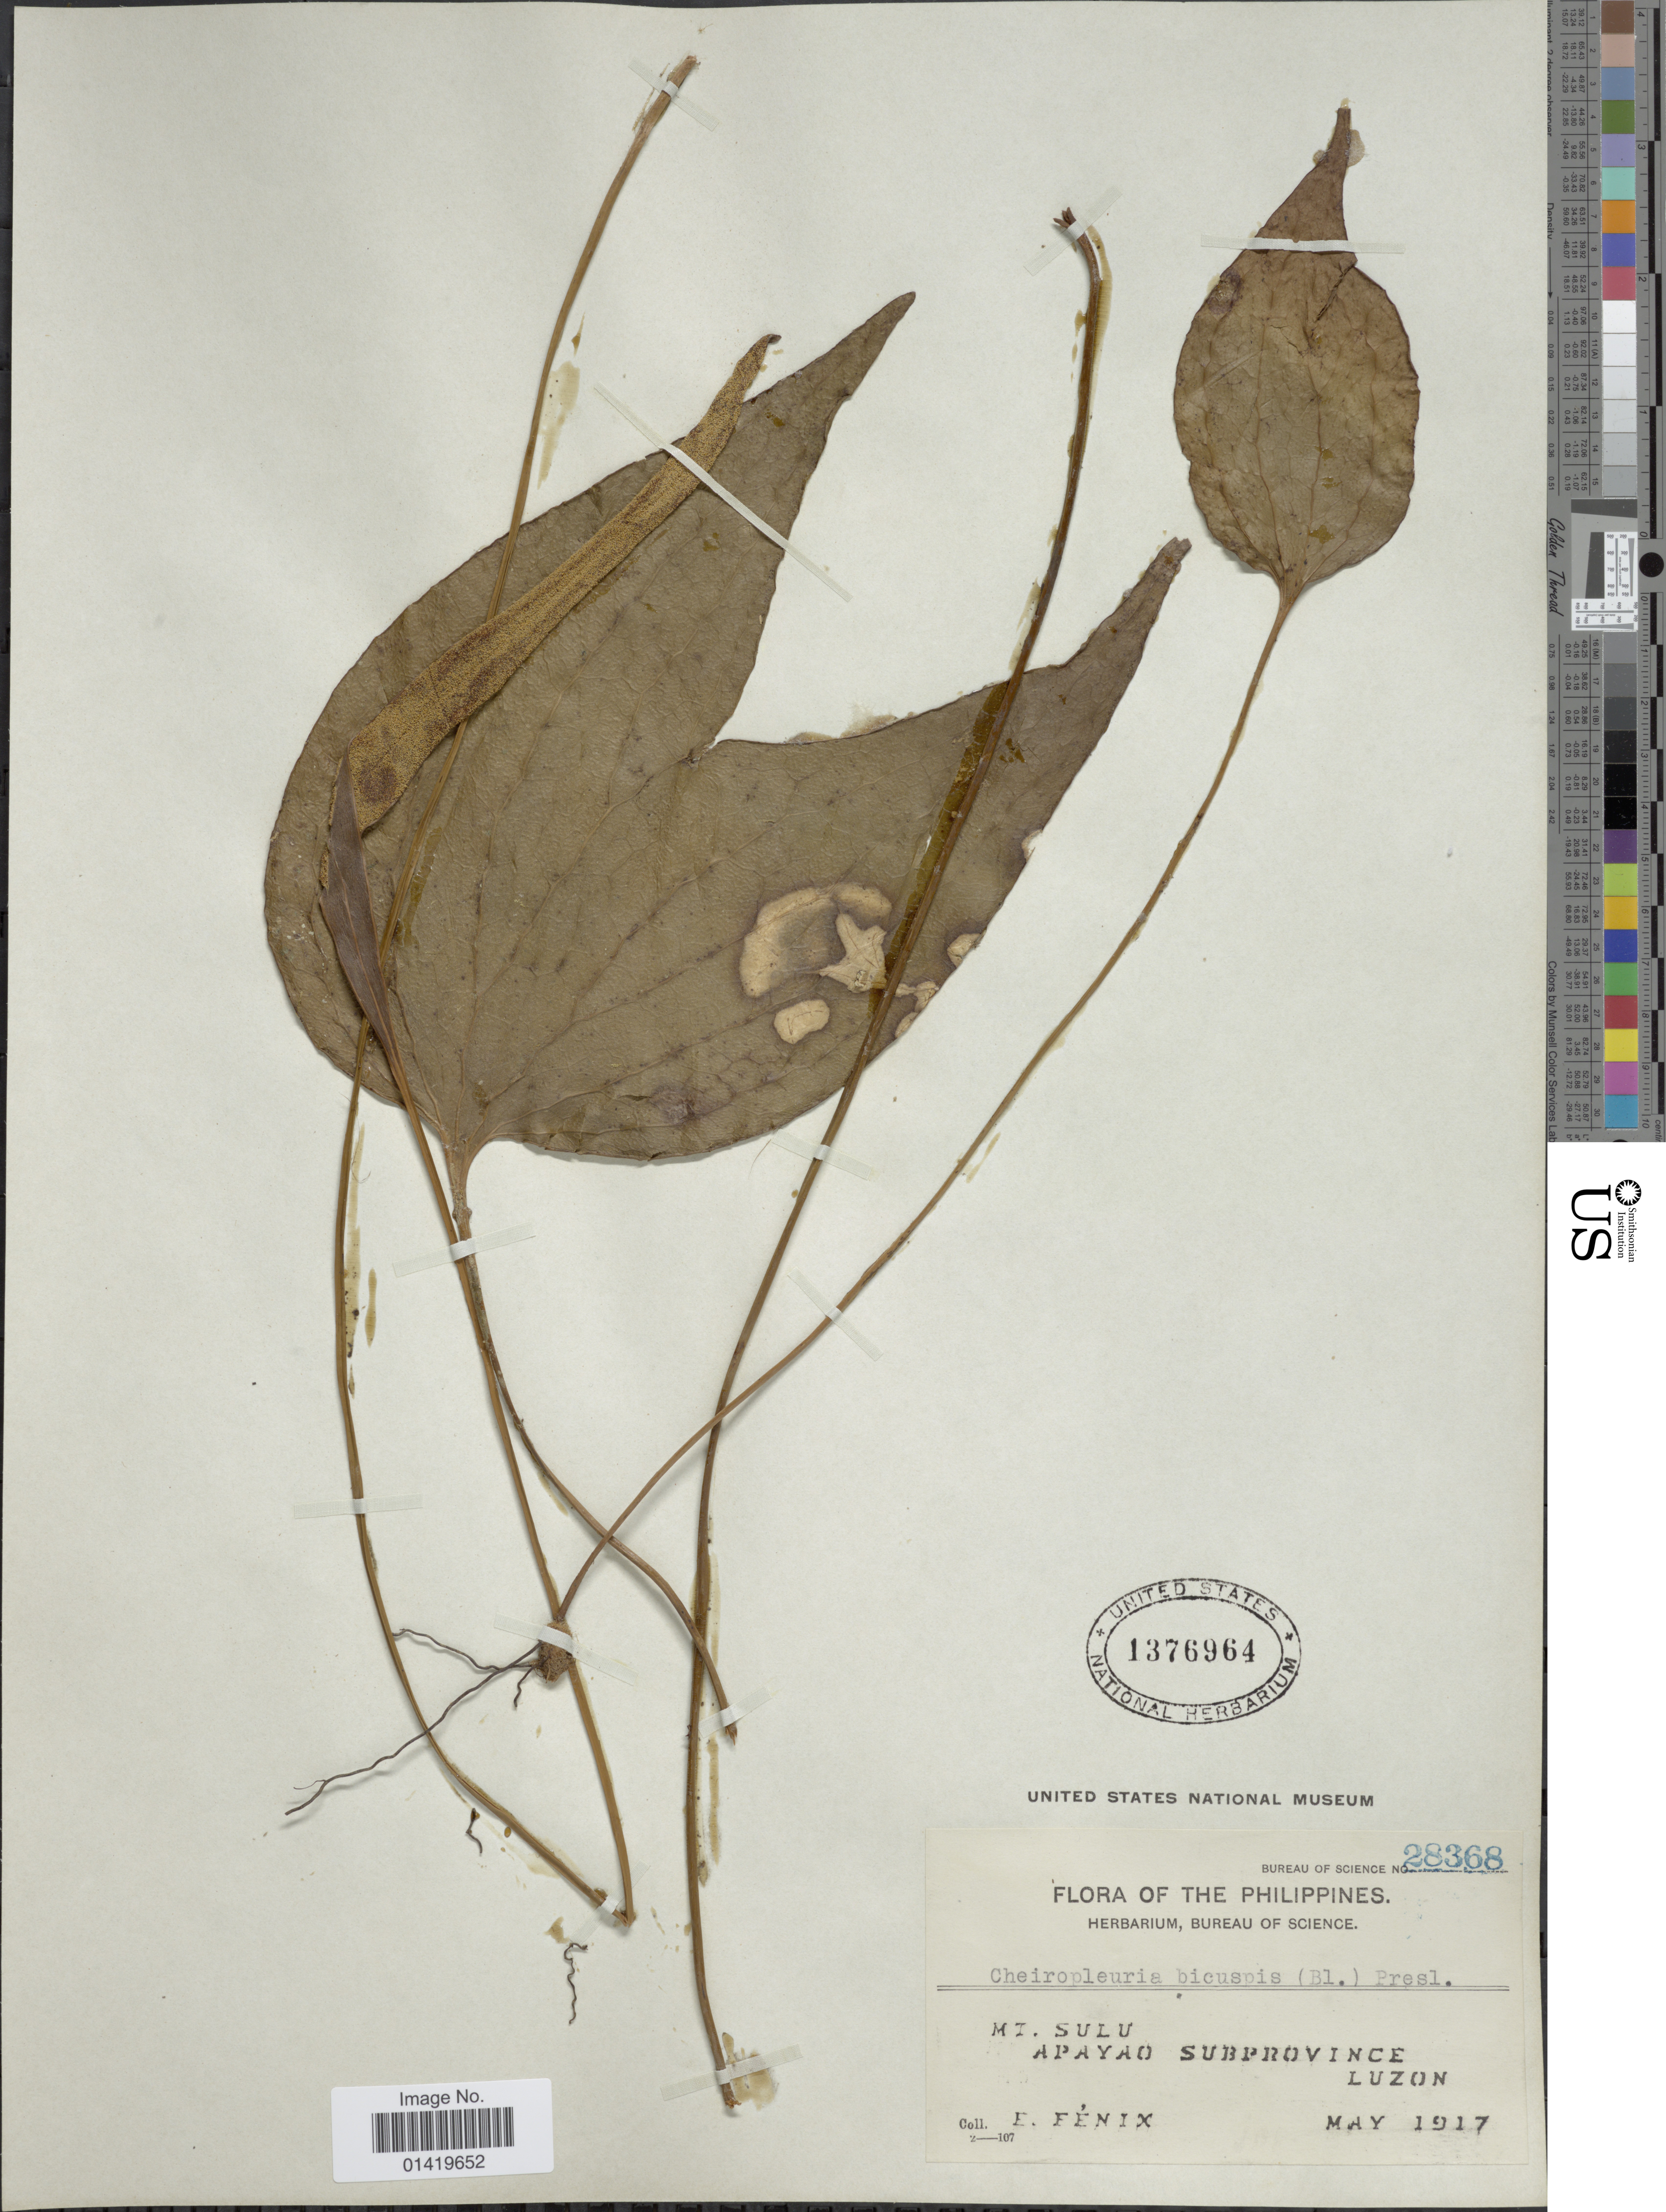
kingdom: Plantae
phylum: Tracheophyta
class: Polypodiopsida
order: Gleicheniales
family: Dipteridaceae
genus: Cheiropleuria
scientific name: Cheiropleuria bicuspis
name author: (Blume) C. Presl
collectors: E. Fenix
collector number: Bureau of Science 28368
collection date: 1917-05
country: Philippines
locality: Mt. Sulu, Apayao Subprovince, Luzon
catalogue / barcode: US 1376964